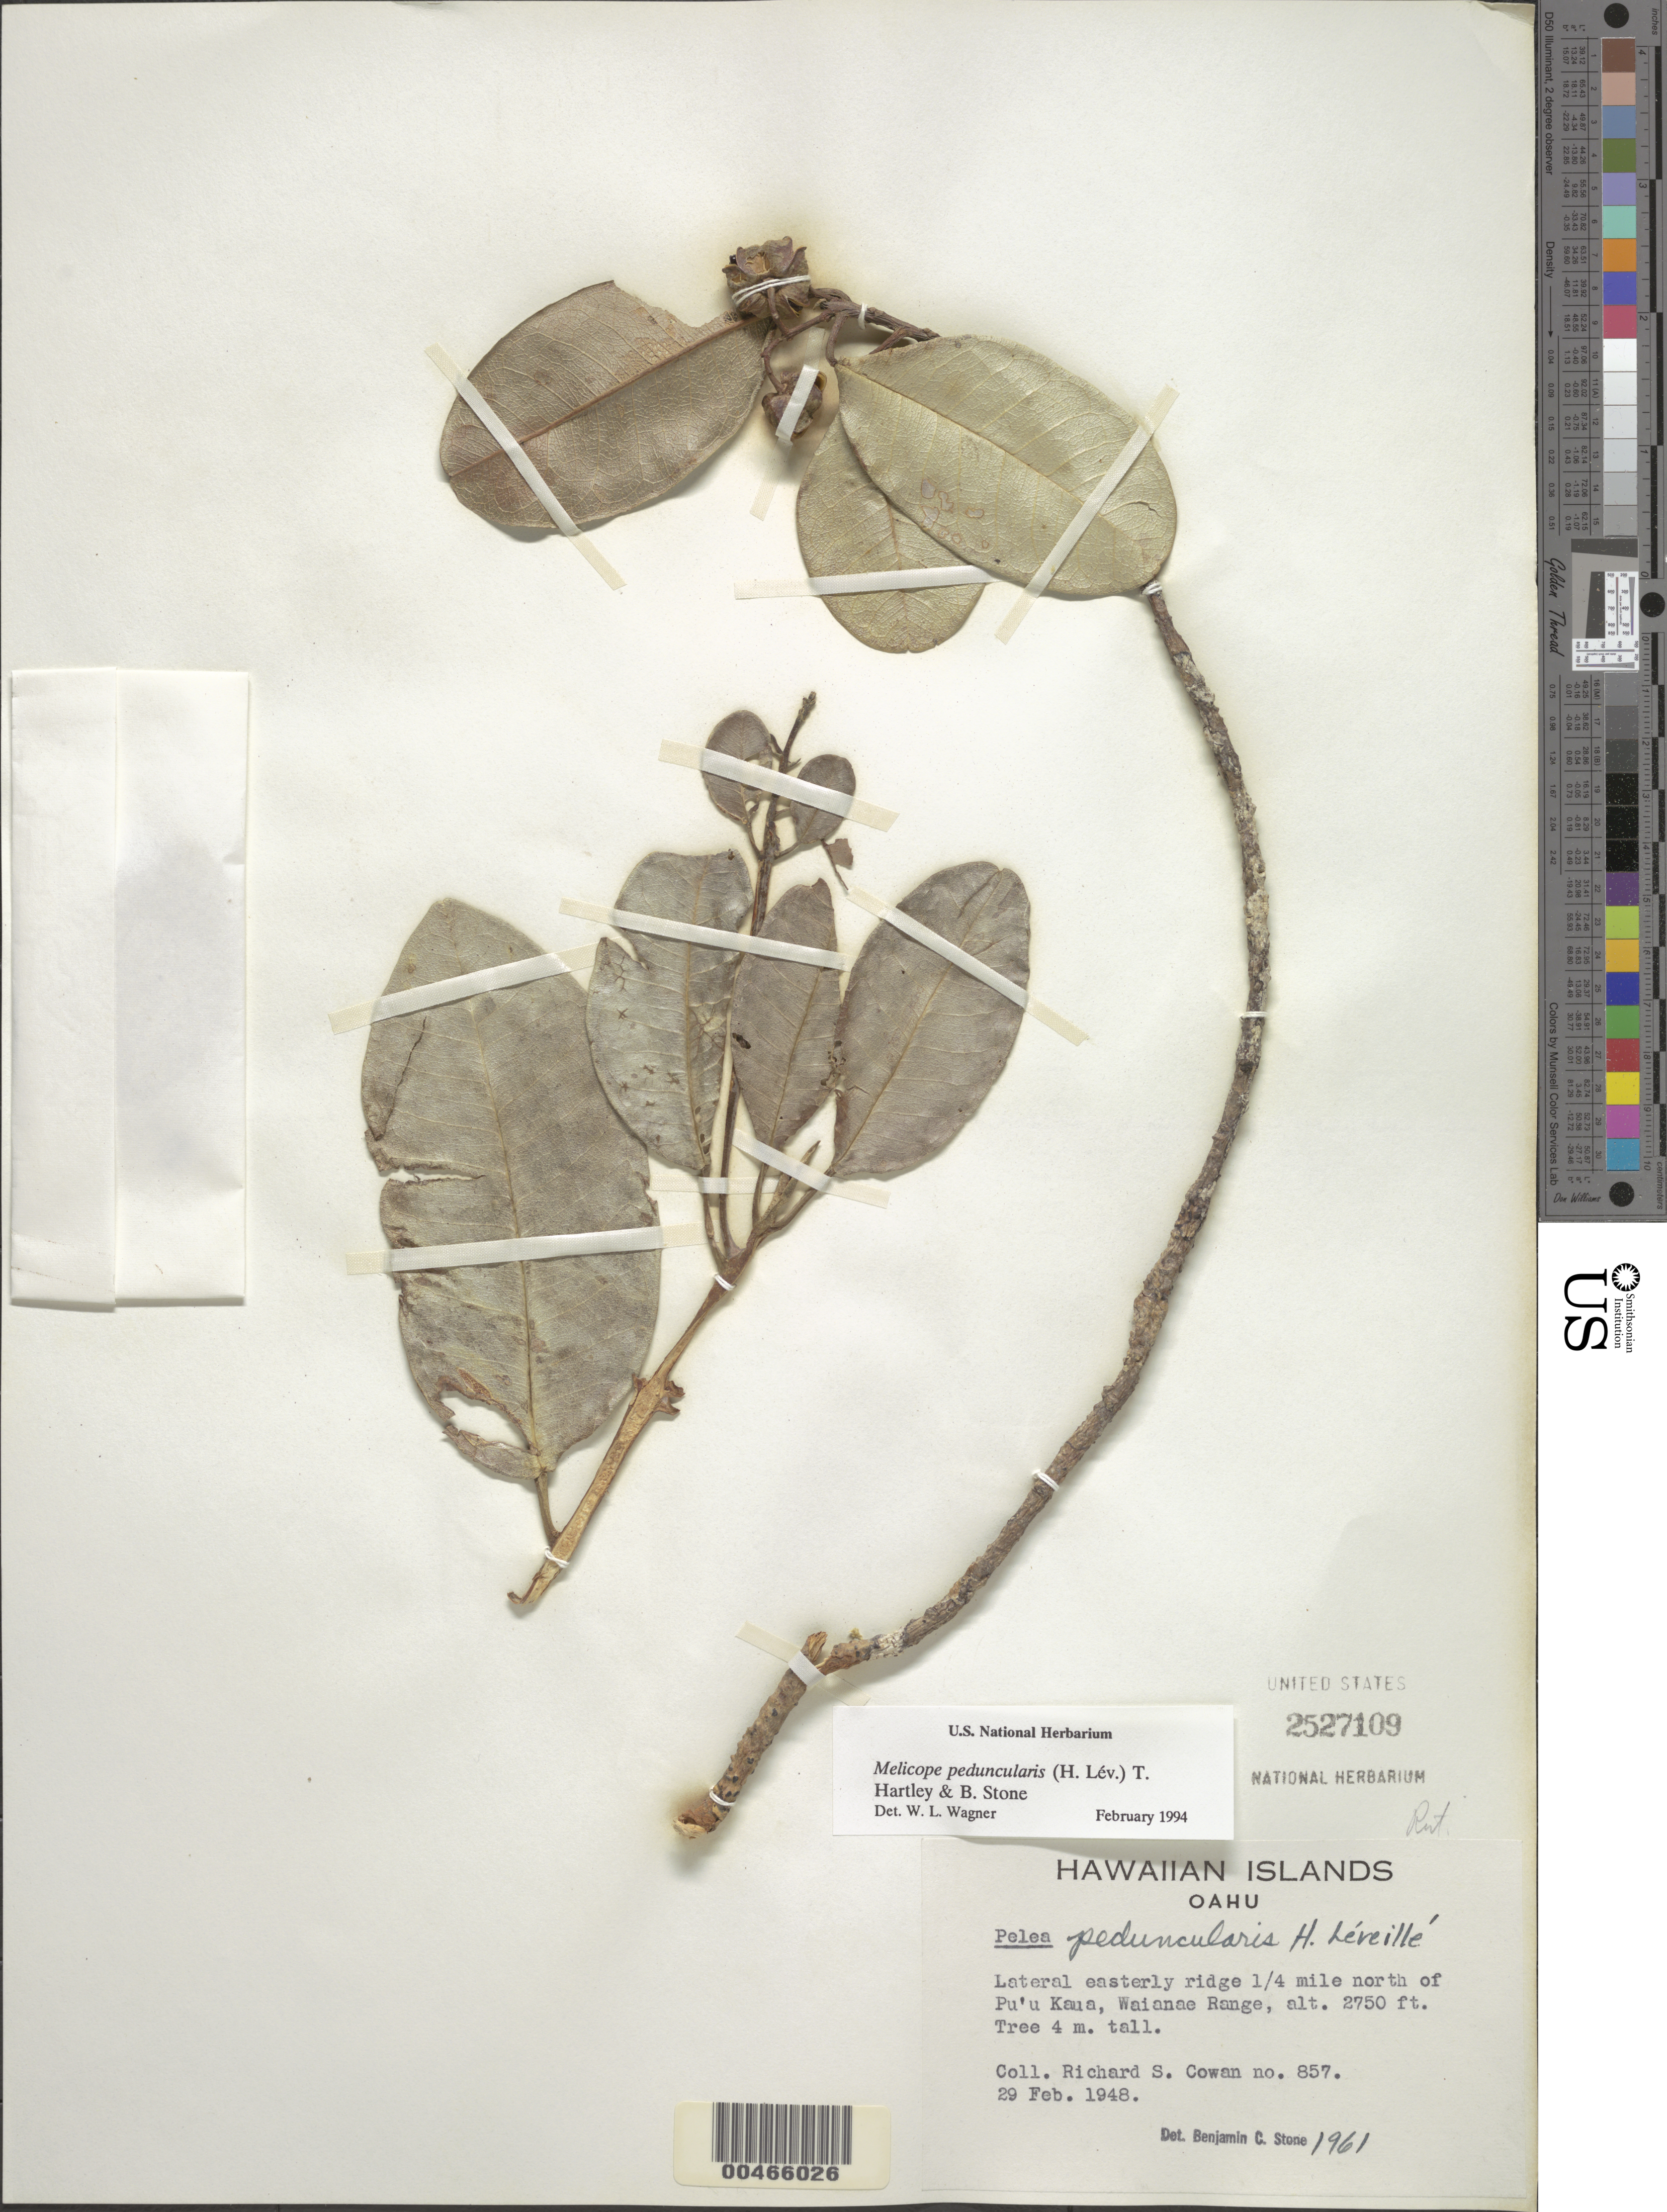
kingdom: Plantae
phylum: Tracheophyta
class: Magnoliopsida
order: Sapindales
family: Rutaceae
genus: Melicope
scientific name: Melicope peduncularis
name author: (H. Lév.) T.G. Hartley & B.C. Stone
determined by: Wagner, W. L., (BOT), Smithsonian Institution - National Museum of Natural History (UNITED STATES)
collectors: R. S. Cowan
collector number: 857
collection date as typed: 29 Feb 1948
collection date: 1948-02-29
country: United States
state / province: Hawaii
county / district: Honolulu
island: Oahu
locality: Lateral easterly ridge 0.25 mi N of Pu'u Kaua, Waianae Range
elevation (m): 838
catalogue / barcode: US 2527109